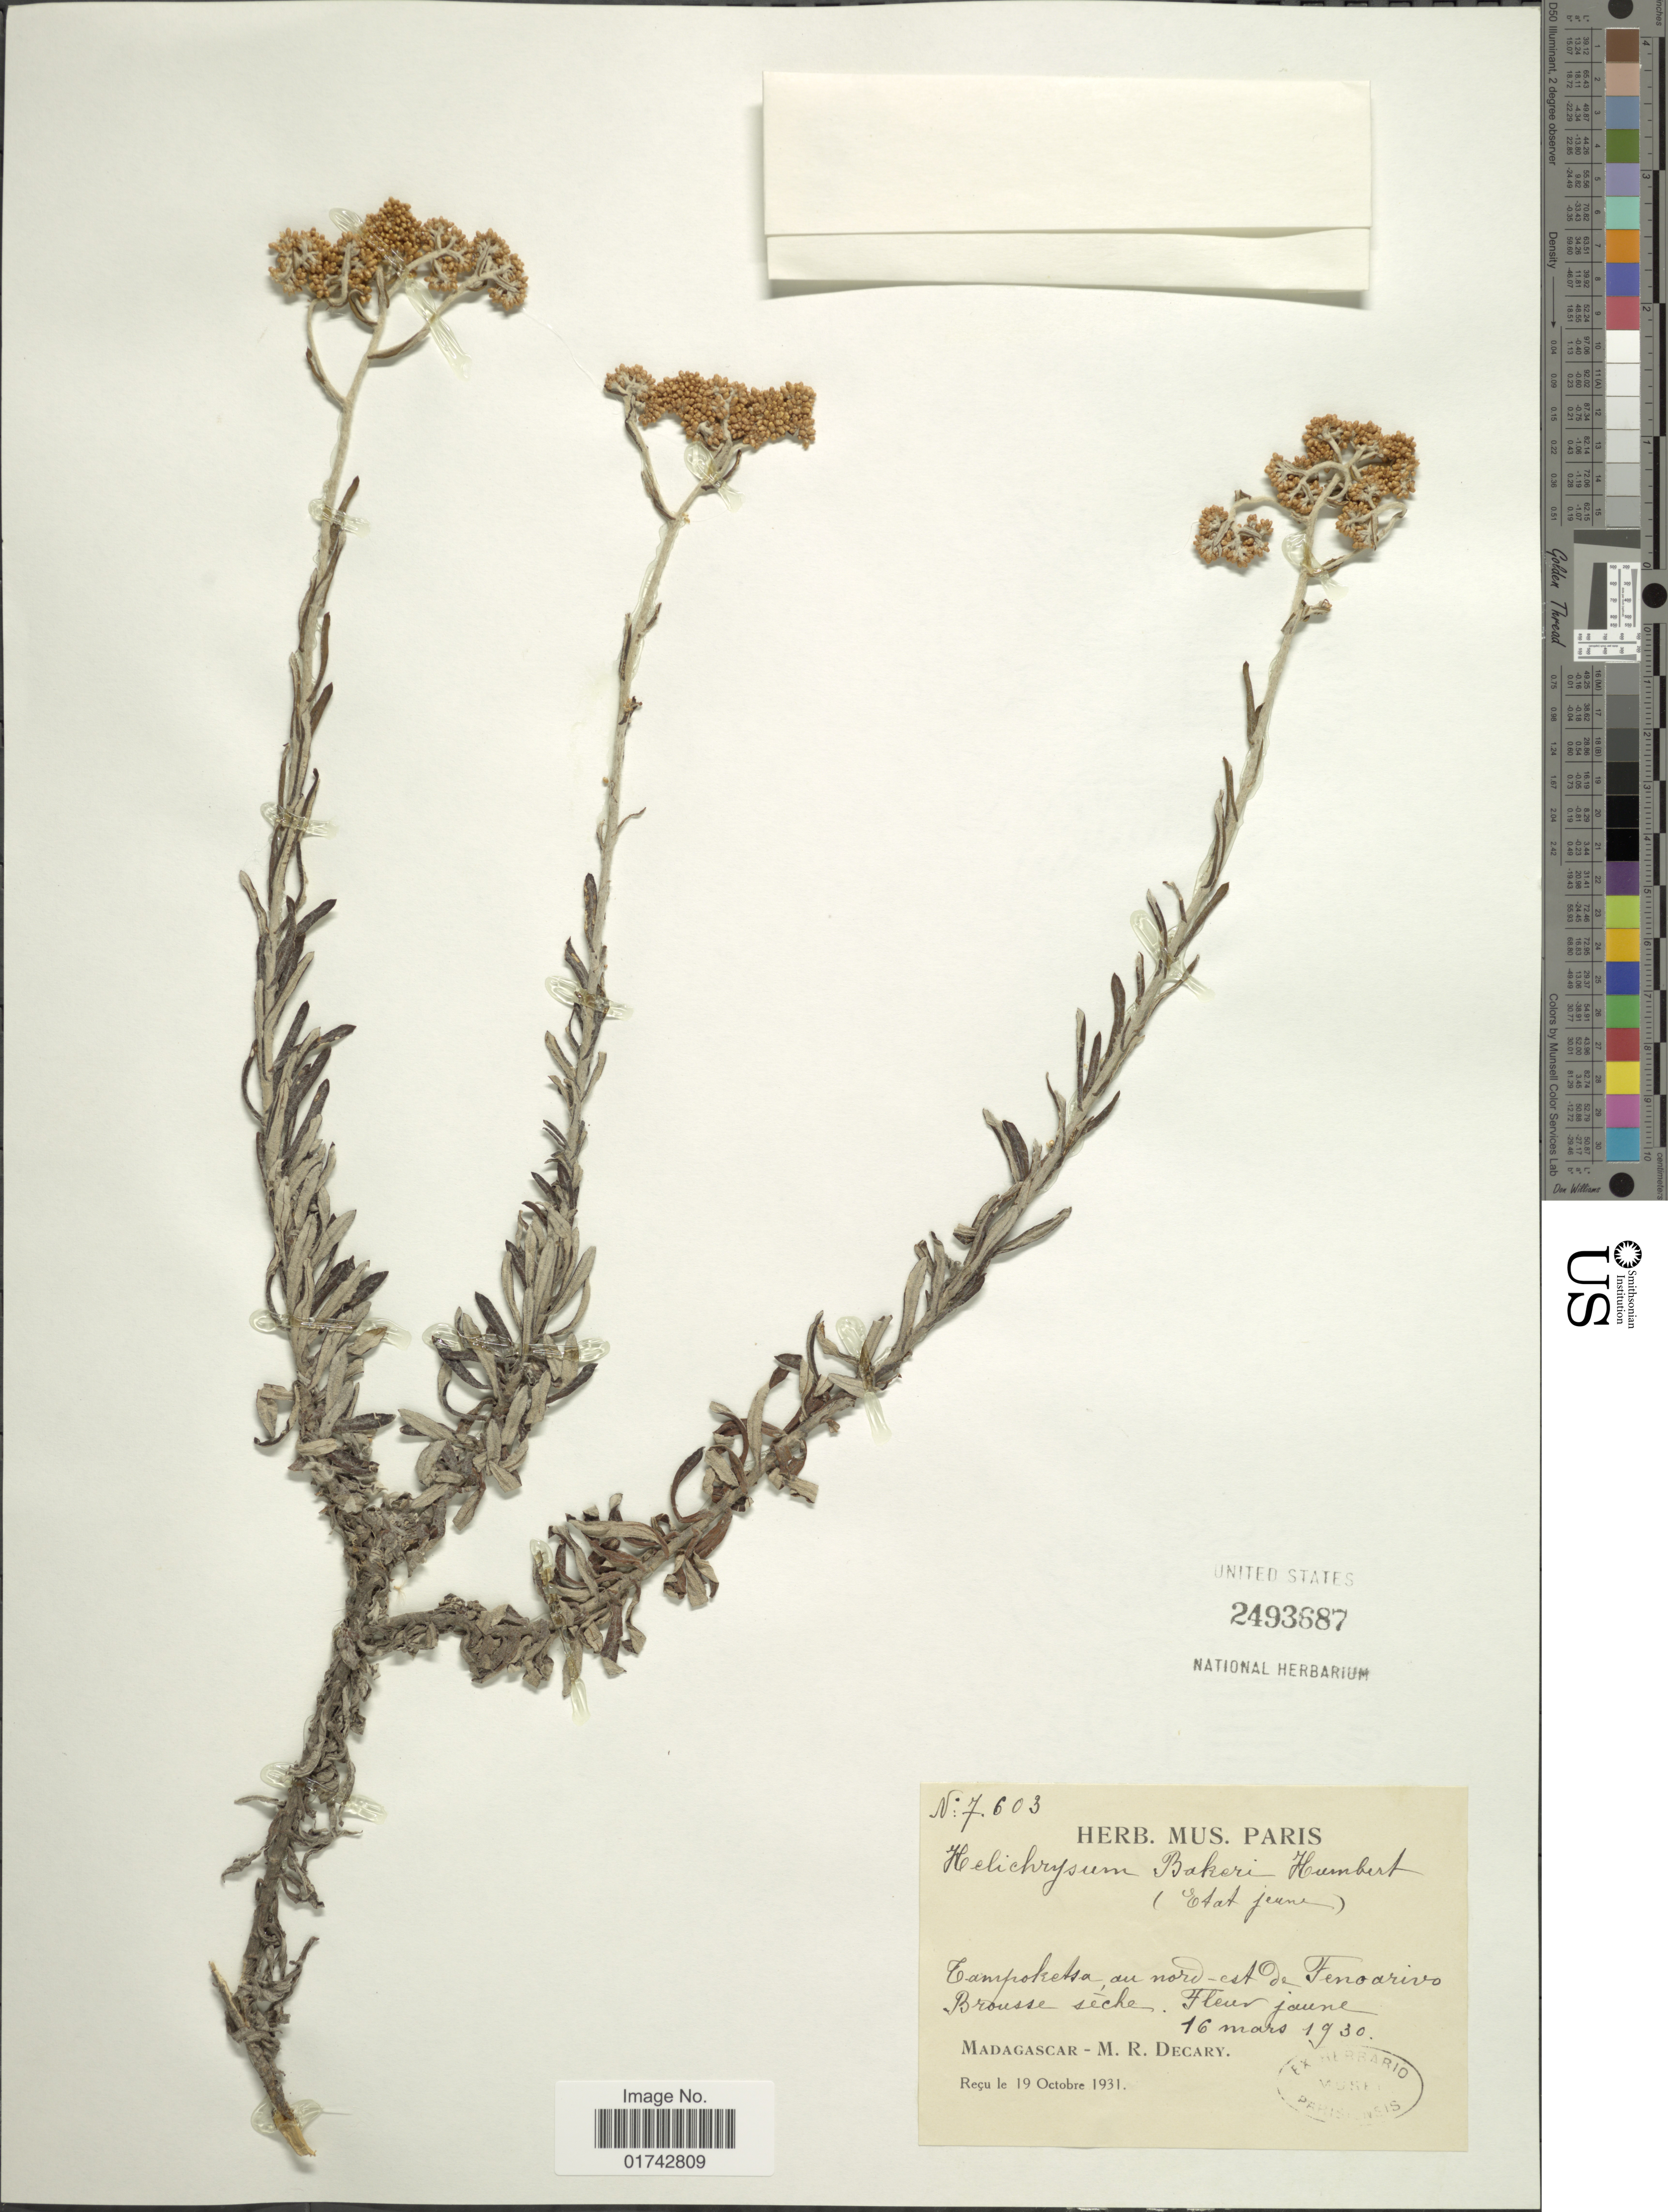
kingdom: Plantae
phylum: Tracheophyta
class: Magnoliopsida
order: Asterales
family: Asteraceae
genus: Helichrysum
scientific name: Helichrysum bakeri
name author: Humbert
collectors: R. Decary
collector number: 7603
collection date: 1930-03-16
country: Madagascar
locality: Campoketsa au nord-est de Fenoarivo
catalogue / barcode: US 2493687